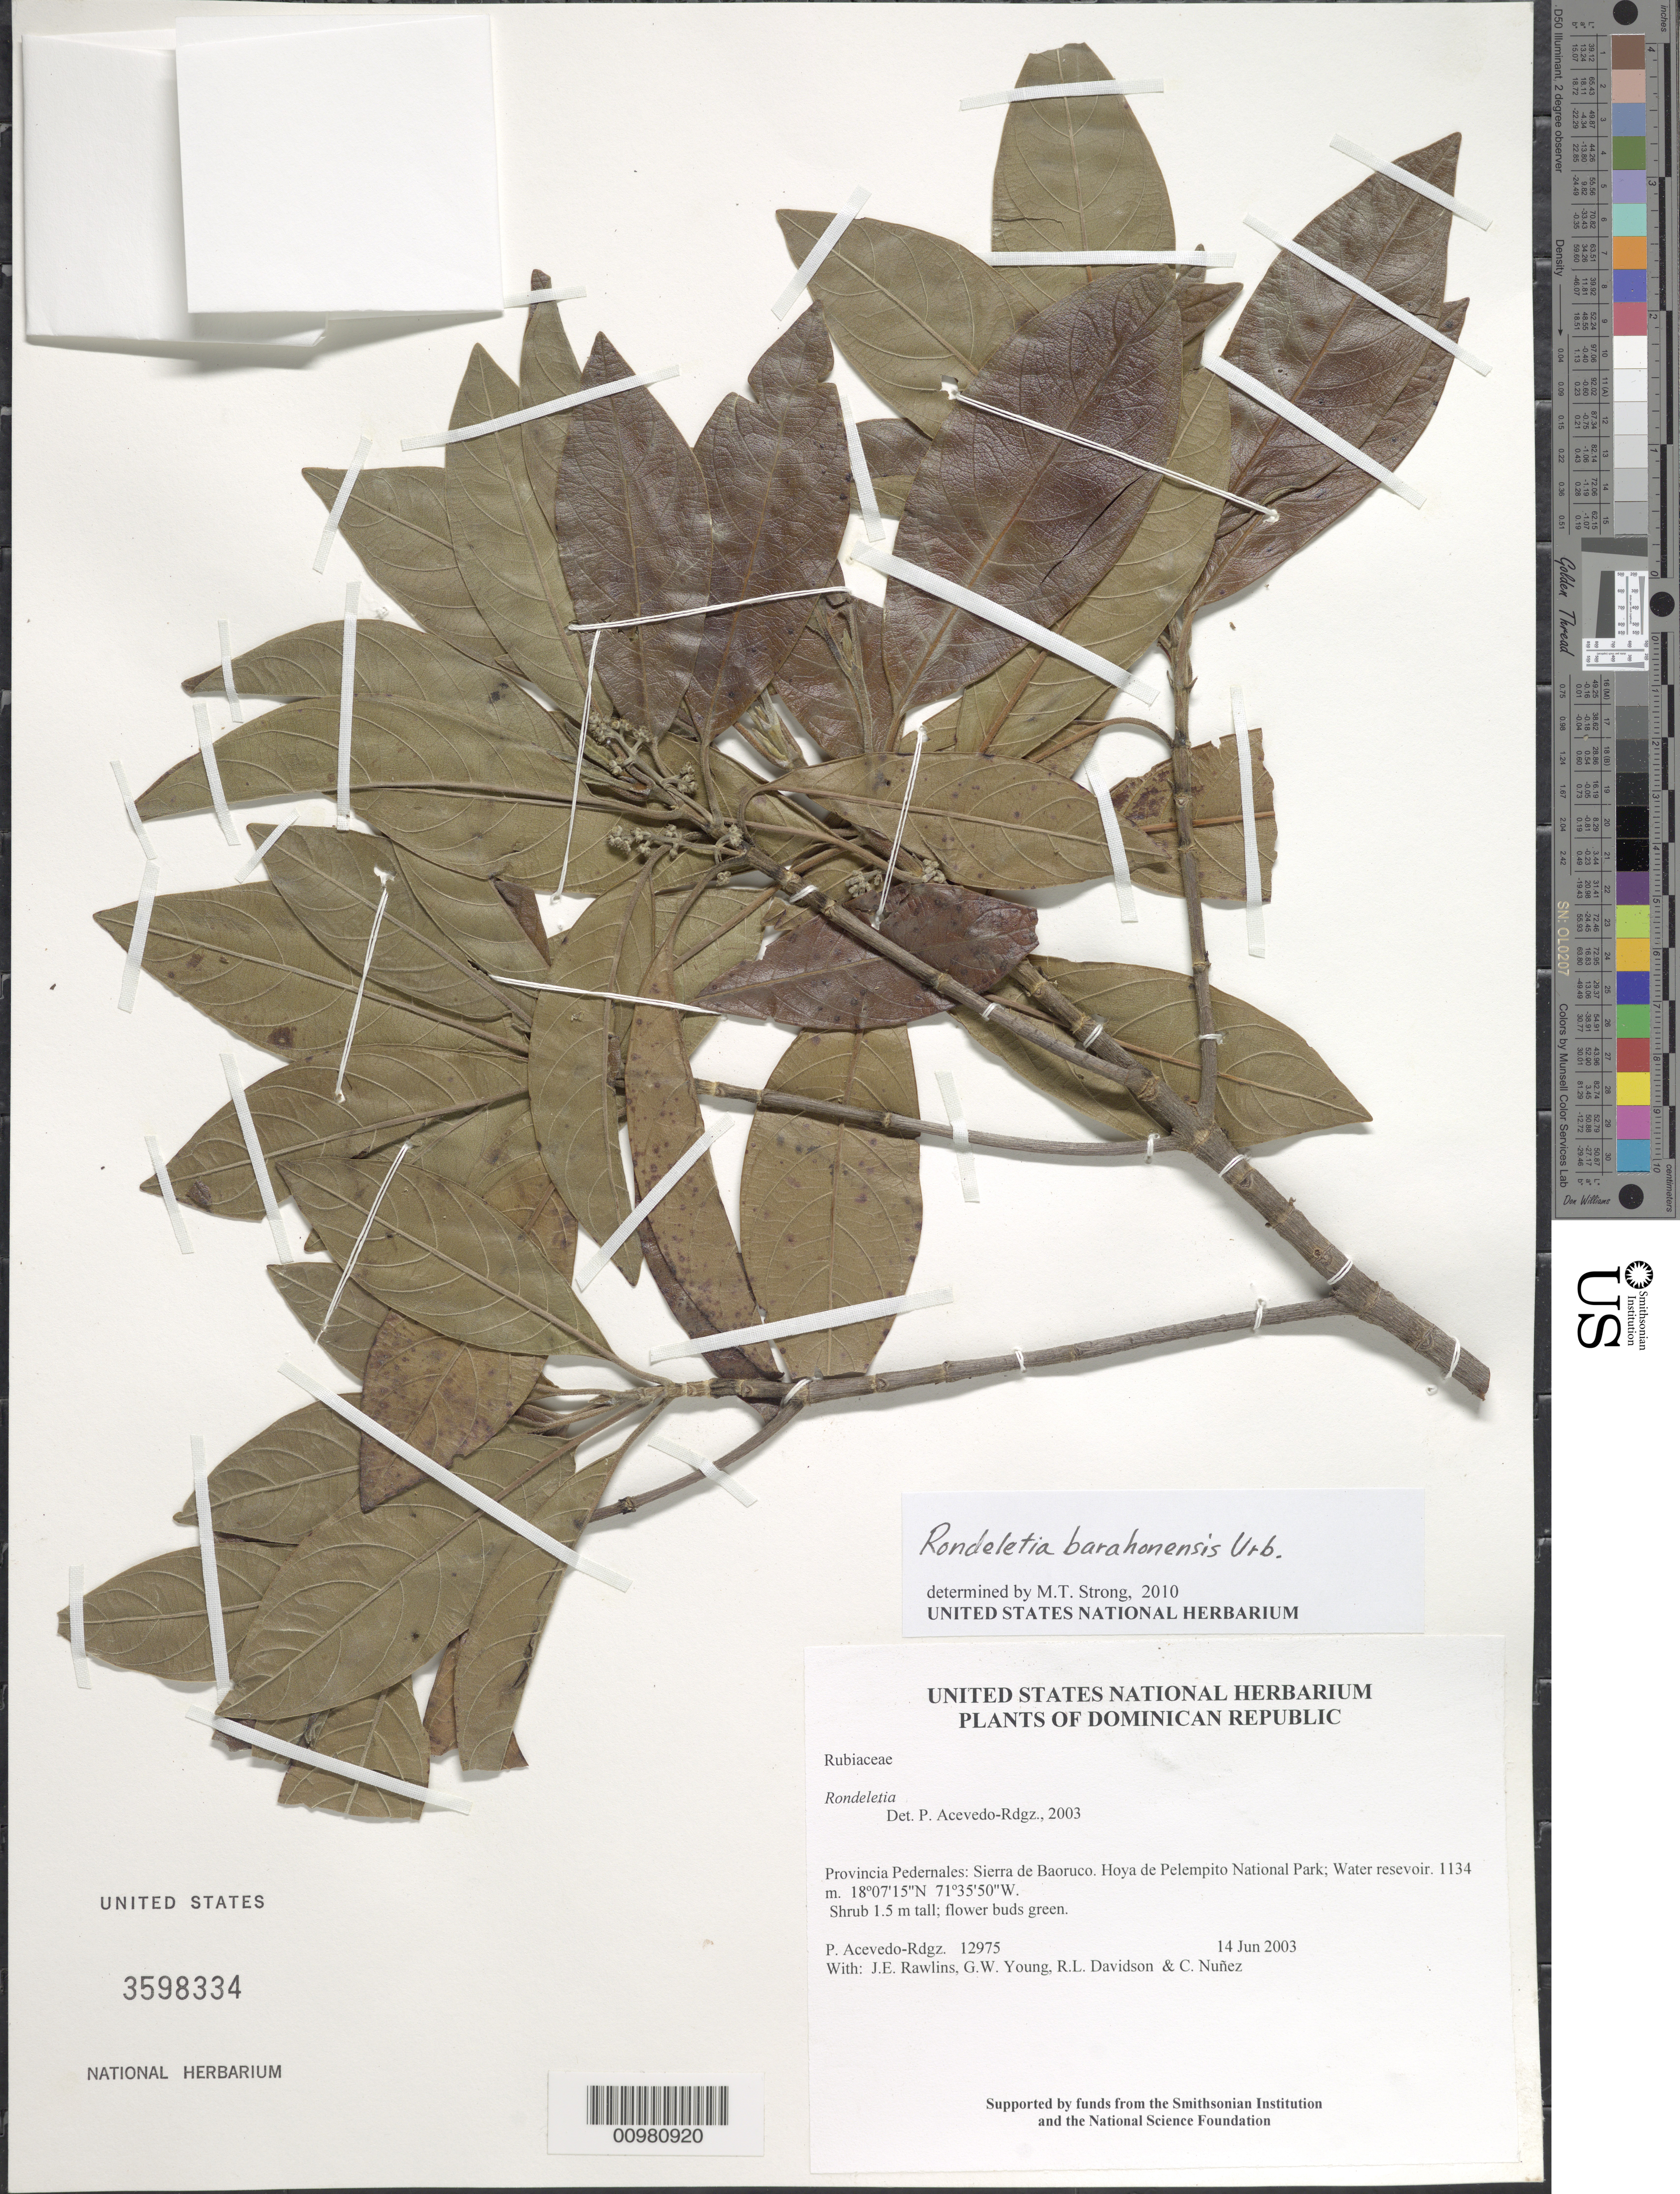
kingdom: Plantae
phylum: Tracheophyta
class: Magnoliopsida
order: Gentianales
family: Rubiaceae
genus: Rondeletia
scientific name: Rondeletia barahonensis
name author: Urb.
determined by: Strong, M. T., (US), Smithsonian Institution - National Museum of Natural History (UNITED STATES)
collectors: P. Acevedo-Rodr., J. Rawlins, G. Young, R. Davidson & C. Nunez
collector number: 12975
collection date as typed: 14 Jun 2003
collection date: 2003-06-14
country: Dominican Republic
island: Hispaniola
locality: Provincia Pedernales: Sierra de Baoruco. Hoya de Pelempito National Park; Water reservoir.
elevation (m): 1134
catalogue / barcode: US 3598334